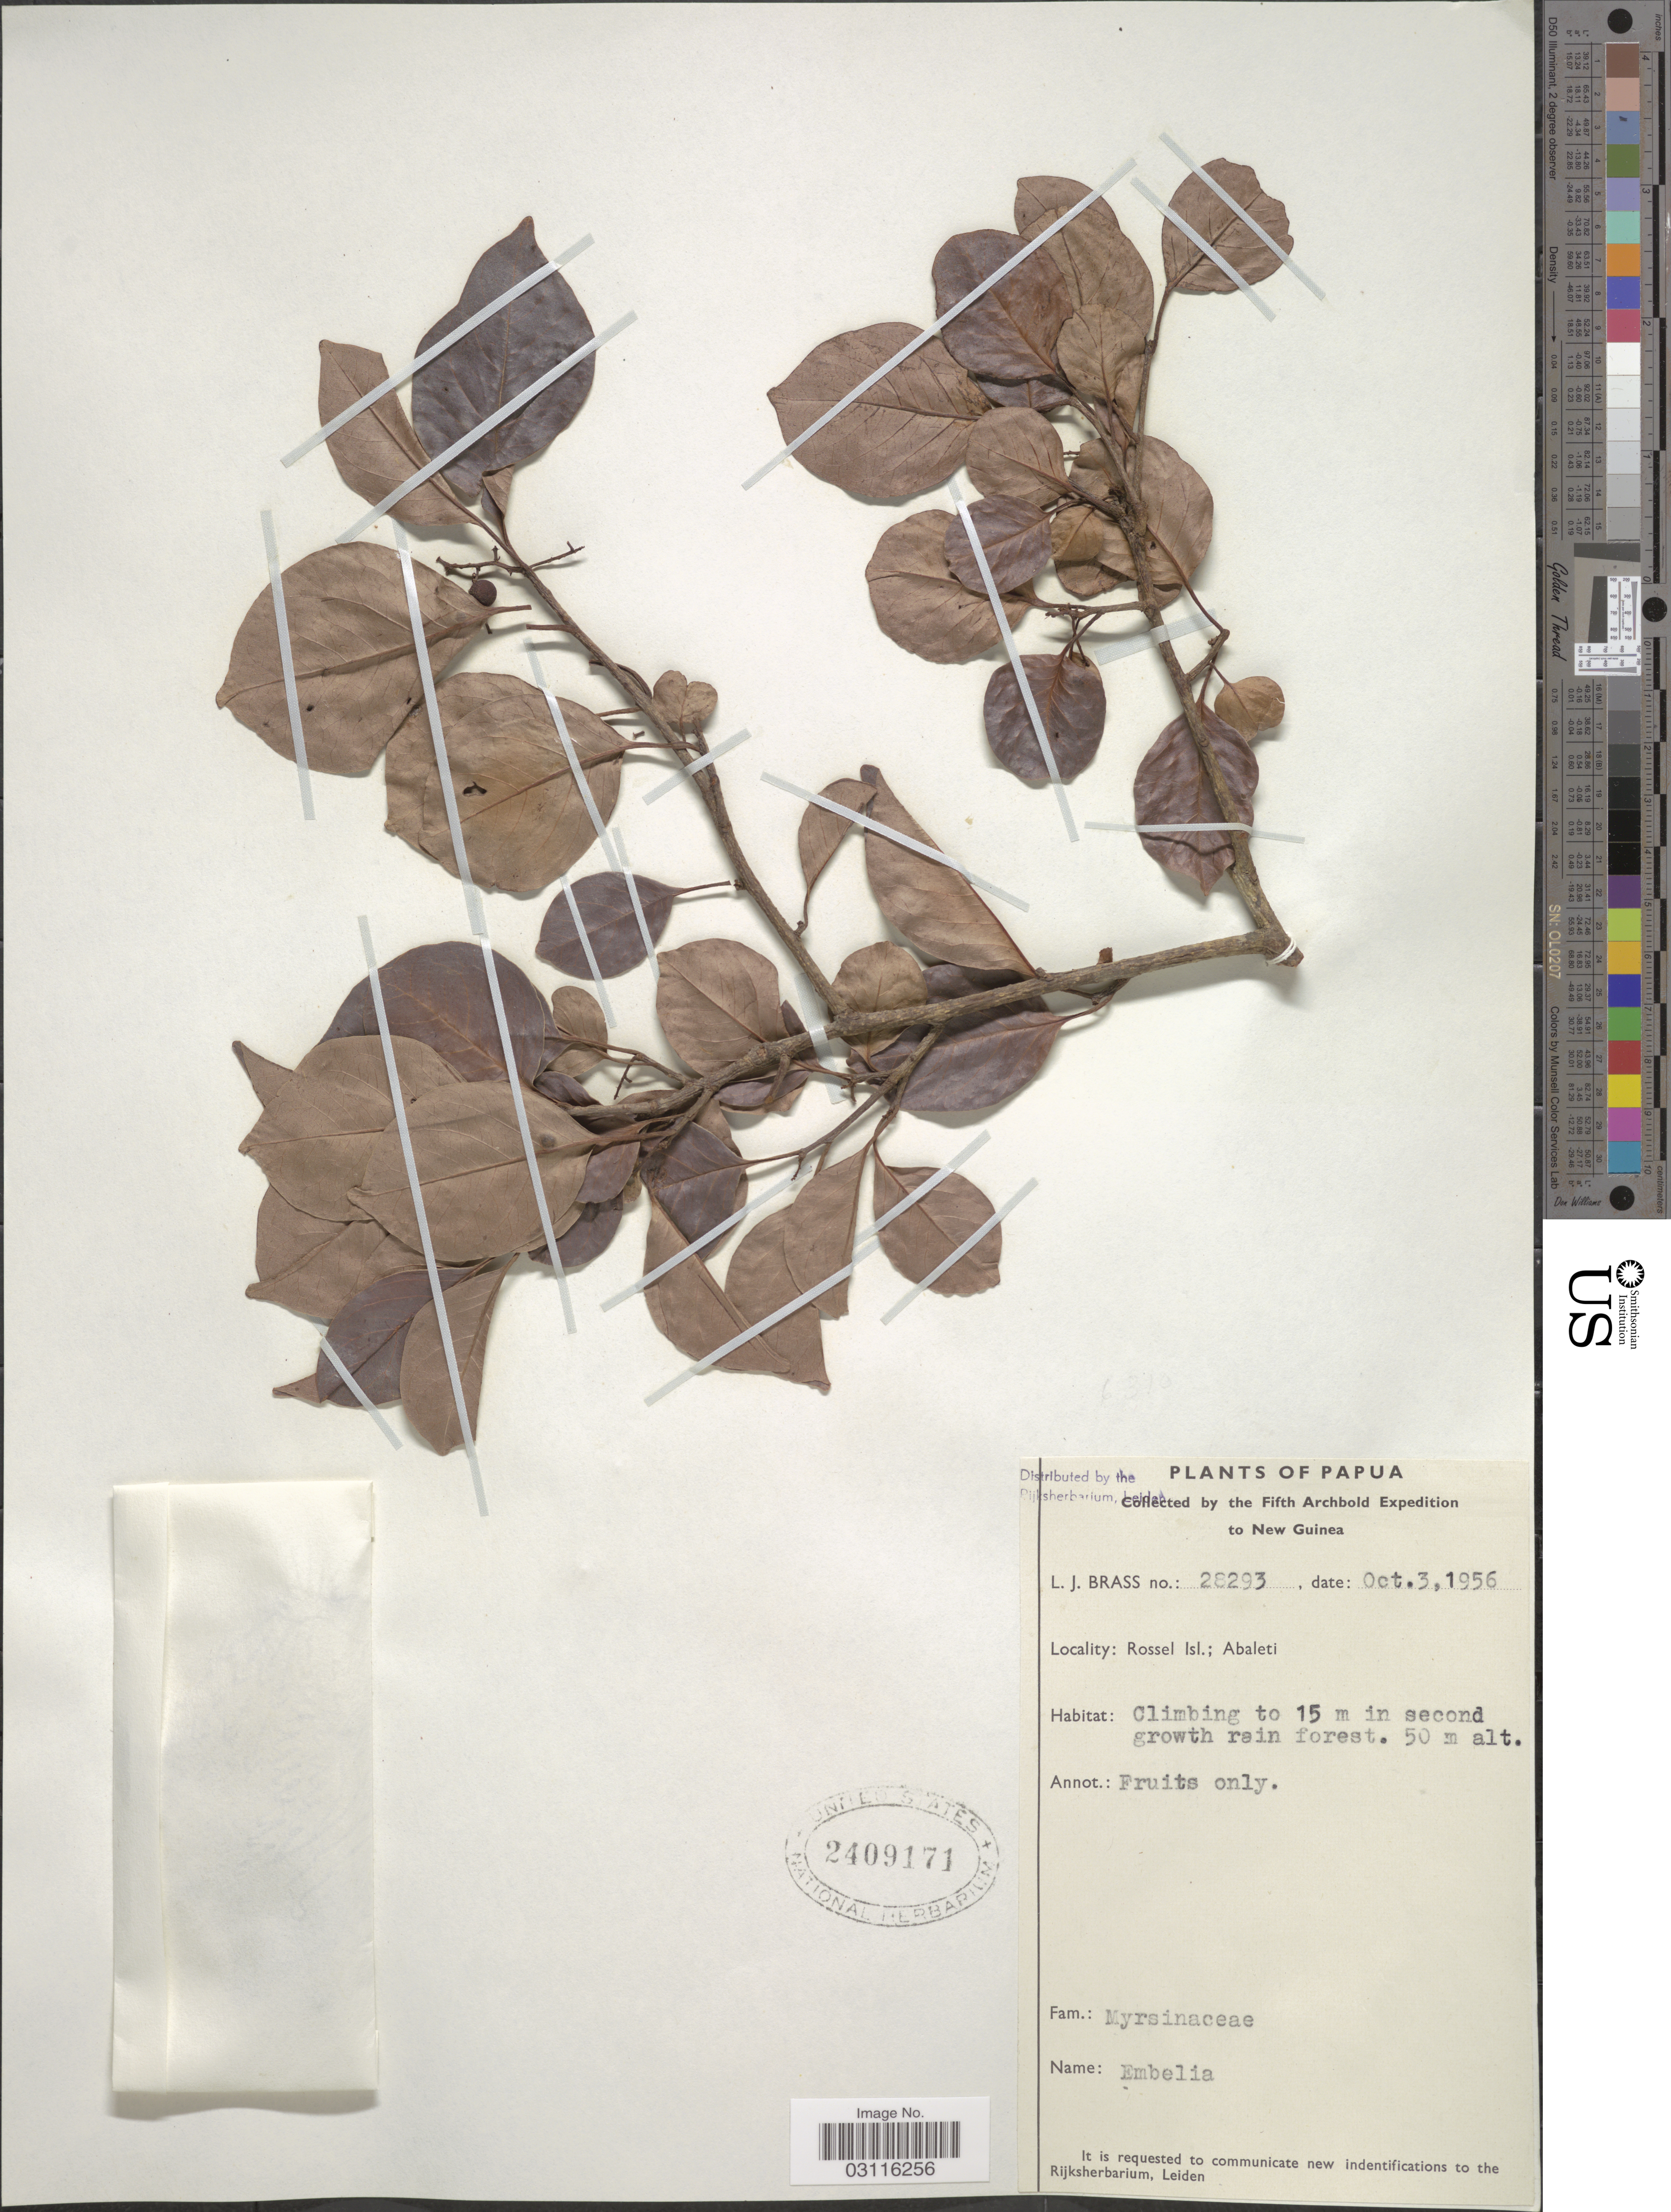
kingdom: Plantae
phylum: Tracheophyta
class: Magnoliopsida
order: Ericales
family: Primulaceae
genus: Embelia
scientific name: Embelia sp.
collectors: L. J. Brass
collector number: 28293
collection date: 1956-10-03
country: Papua New Guinea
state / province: Milne Bay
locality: Papua. New Guinea. Rossel Isl.; Abaleti.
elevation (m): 50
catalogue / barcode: US 2409171